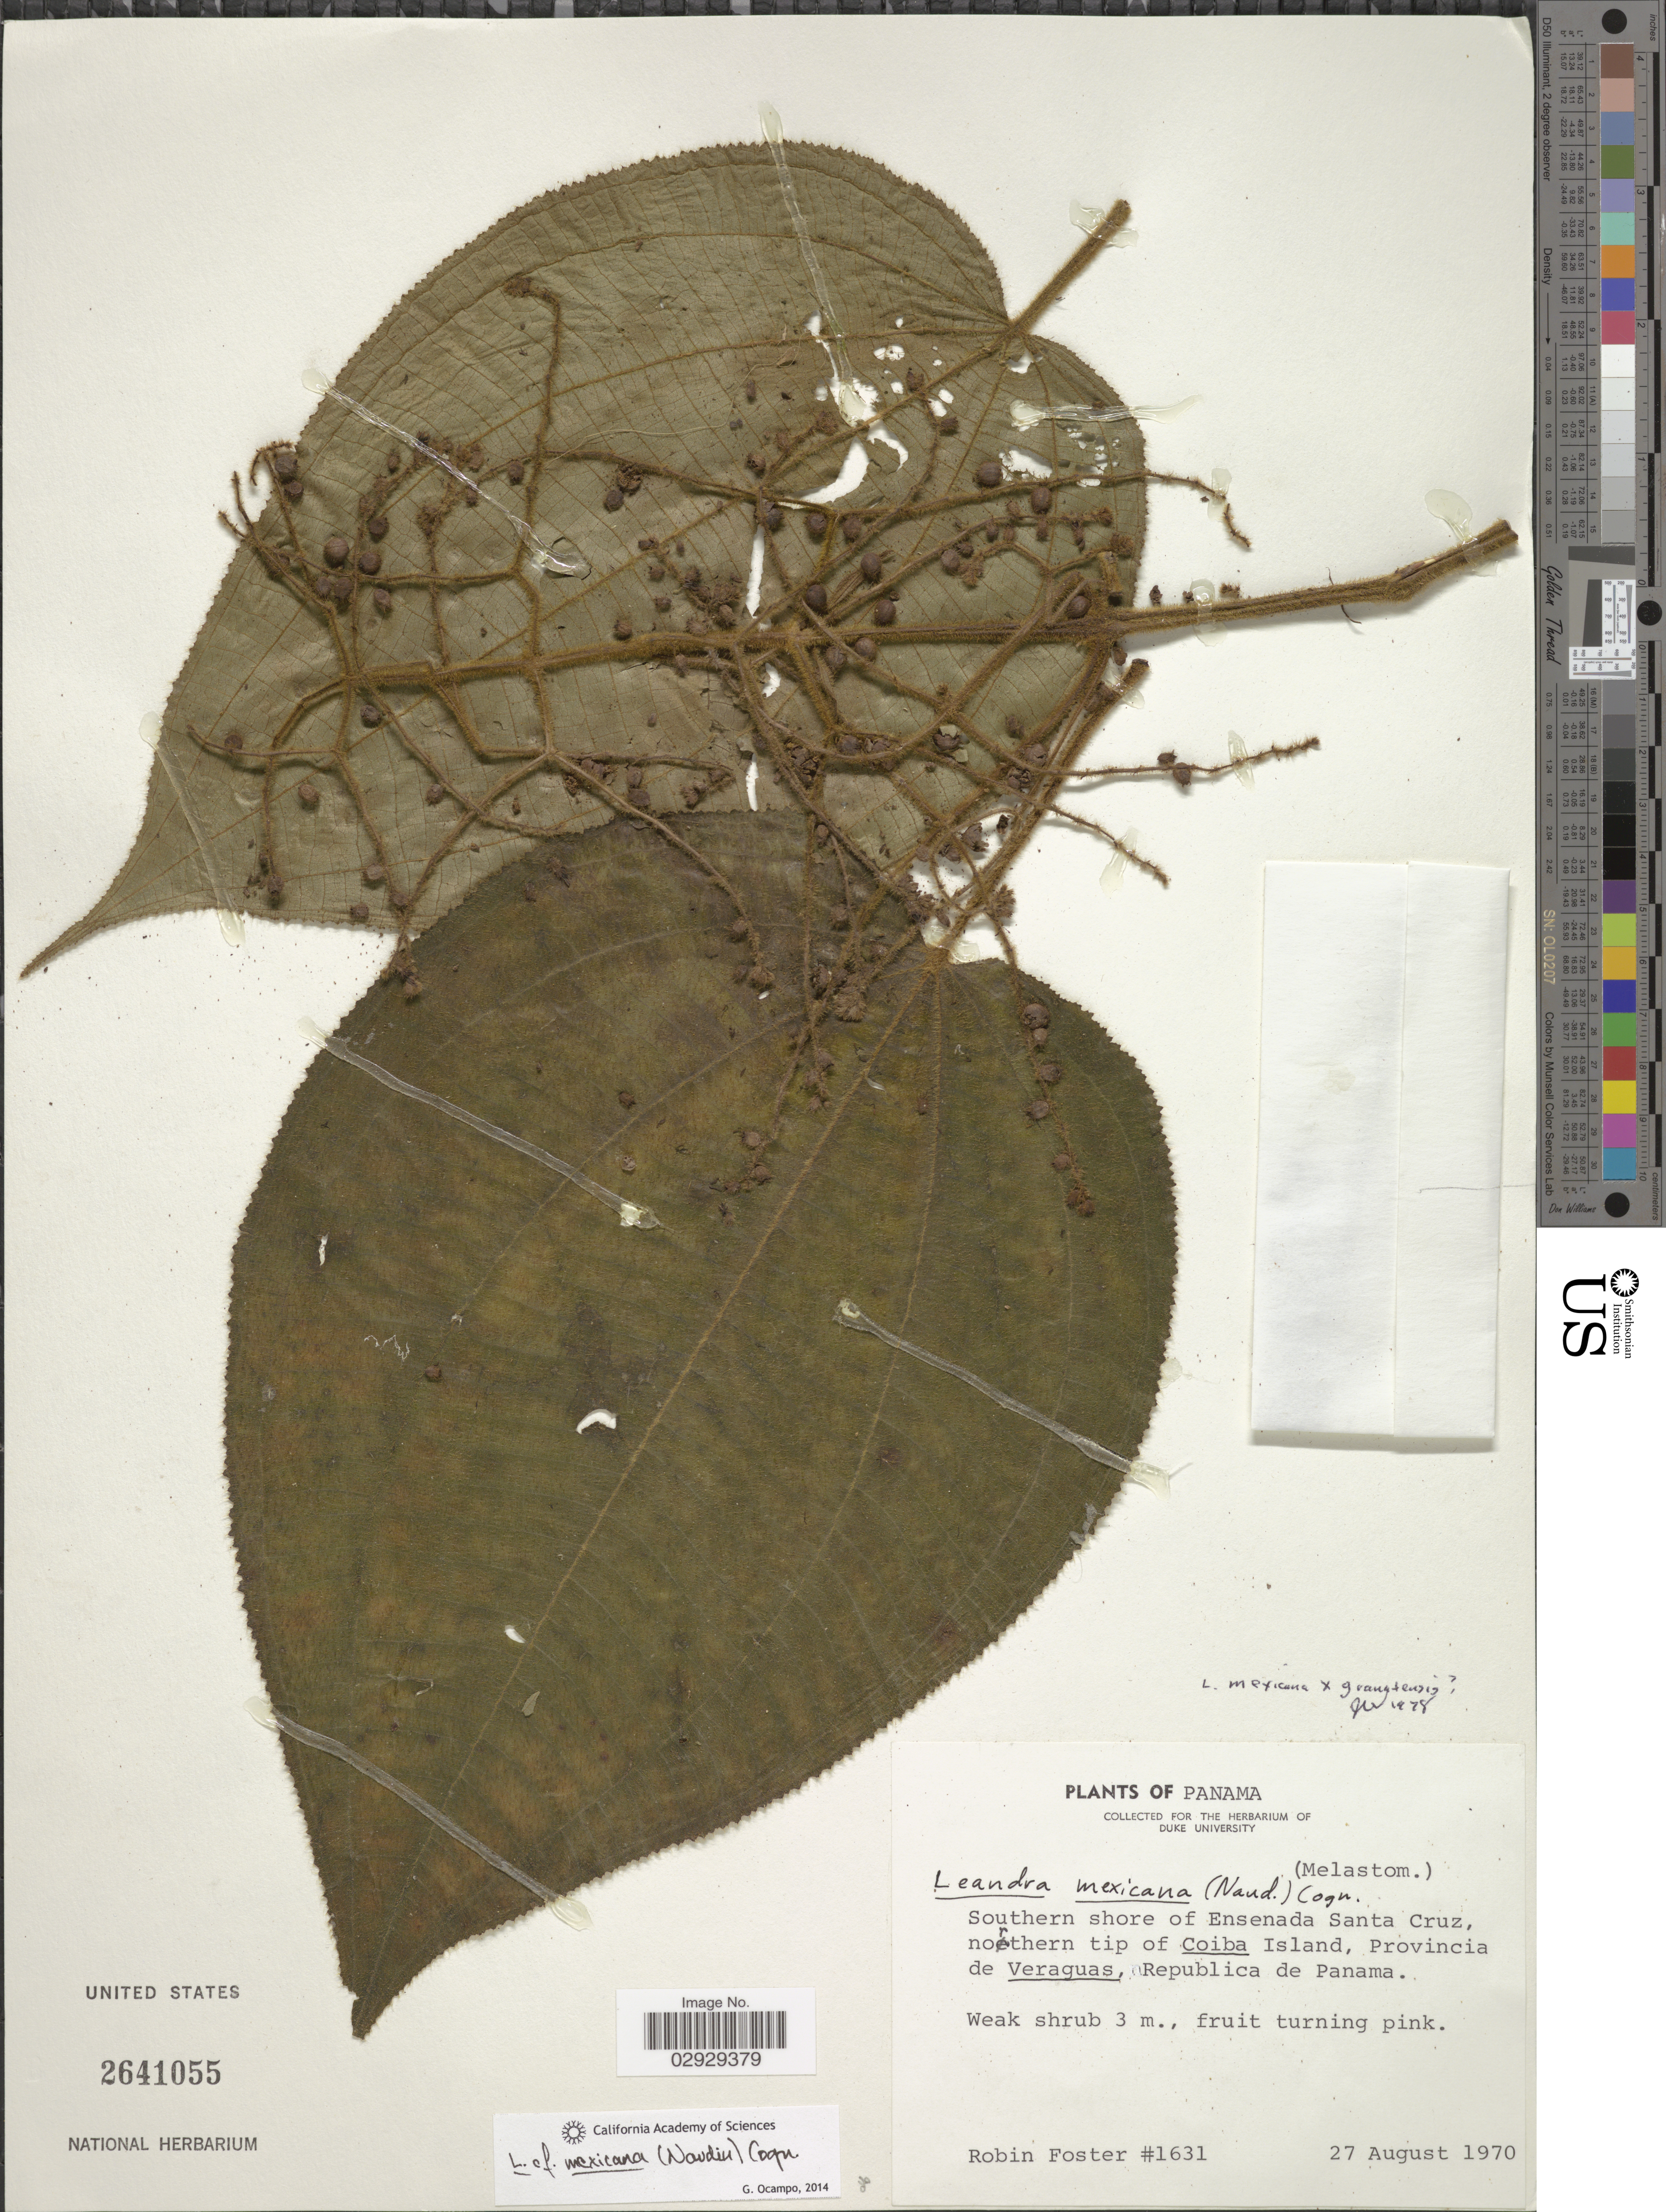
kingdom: Plantae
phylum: Tracheophyta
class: Magnoliopsida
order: Myrtales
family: Melastomataceae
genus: Leandra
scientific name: Leandra mexicana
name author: (Naudin) Cogn.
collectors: R. B. Foster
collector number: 1631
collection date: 1970-08-27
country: Panama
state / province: Veraguas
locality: Southern shore of Ensenada Santa Cruz, northern tip of Coiba Island, Provincia de Veraguas, Republica de Panama.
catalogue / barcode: US 2641055